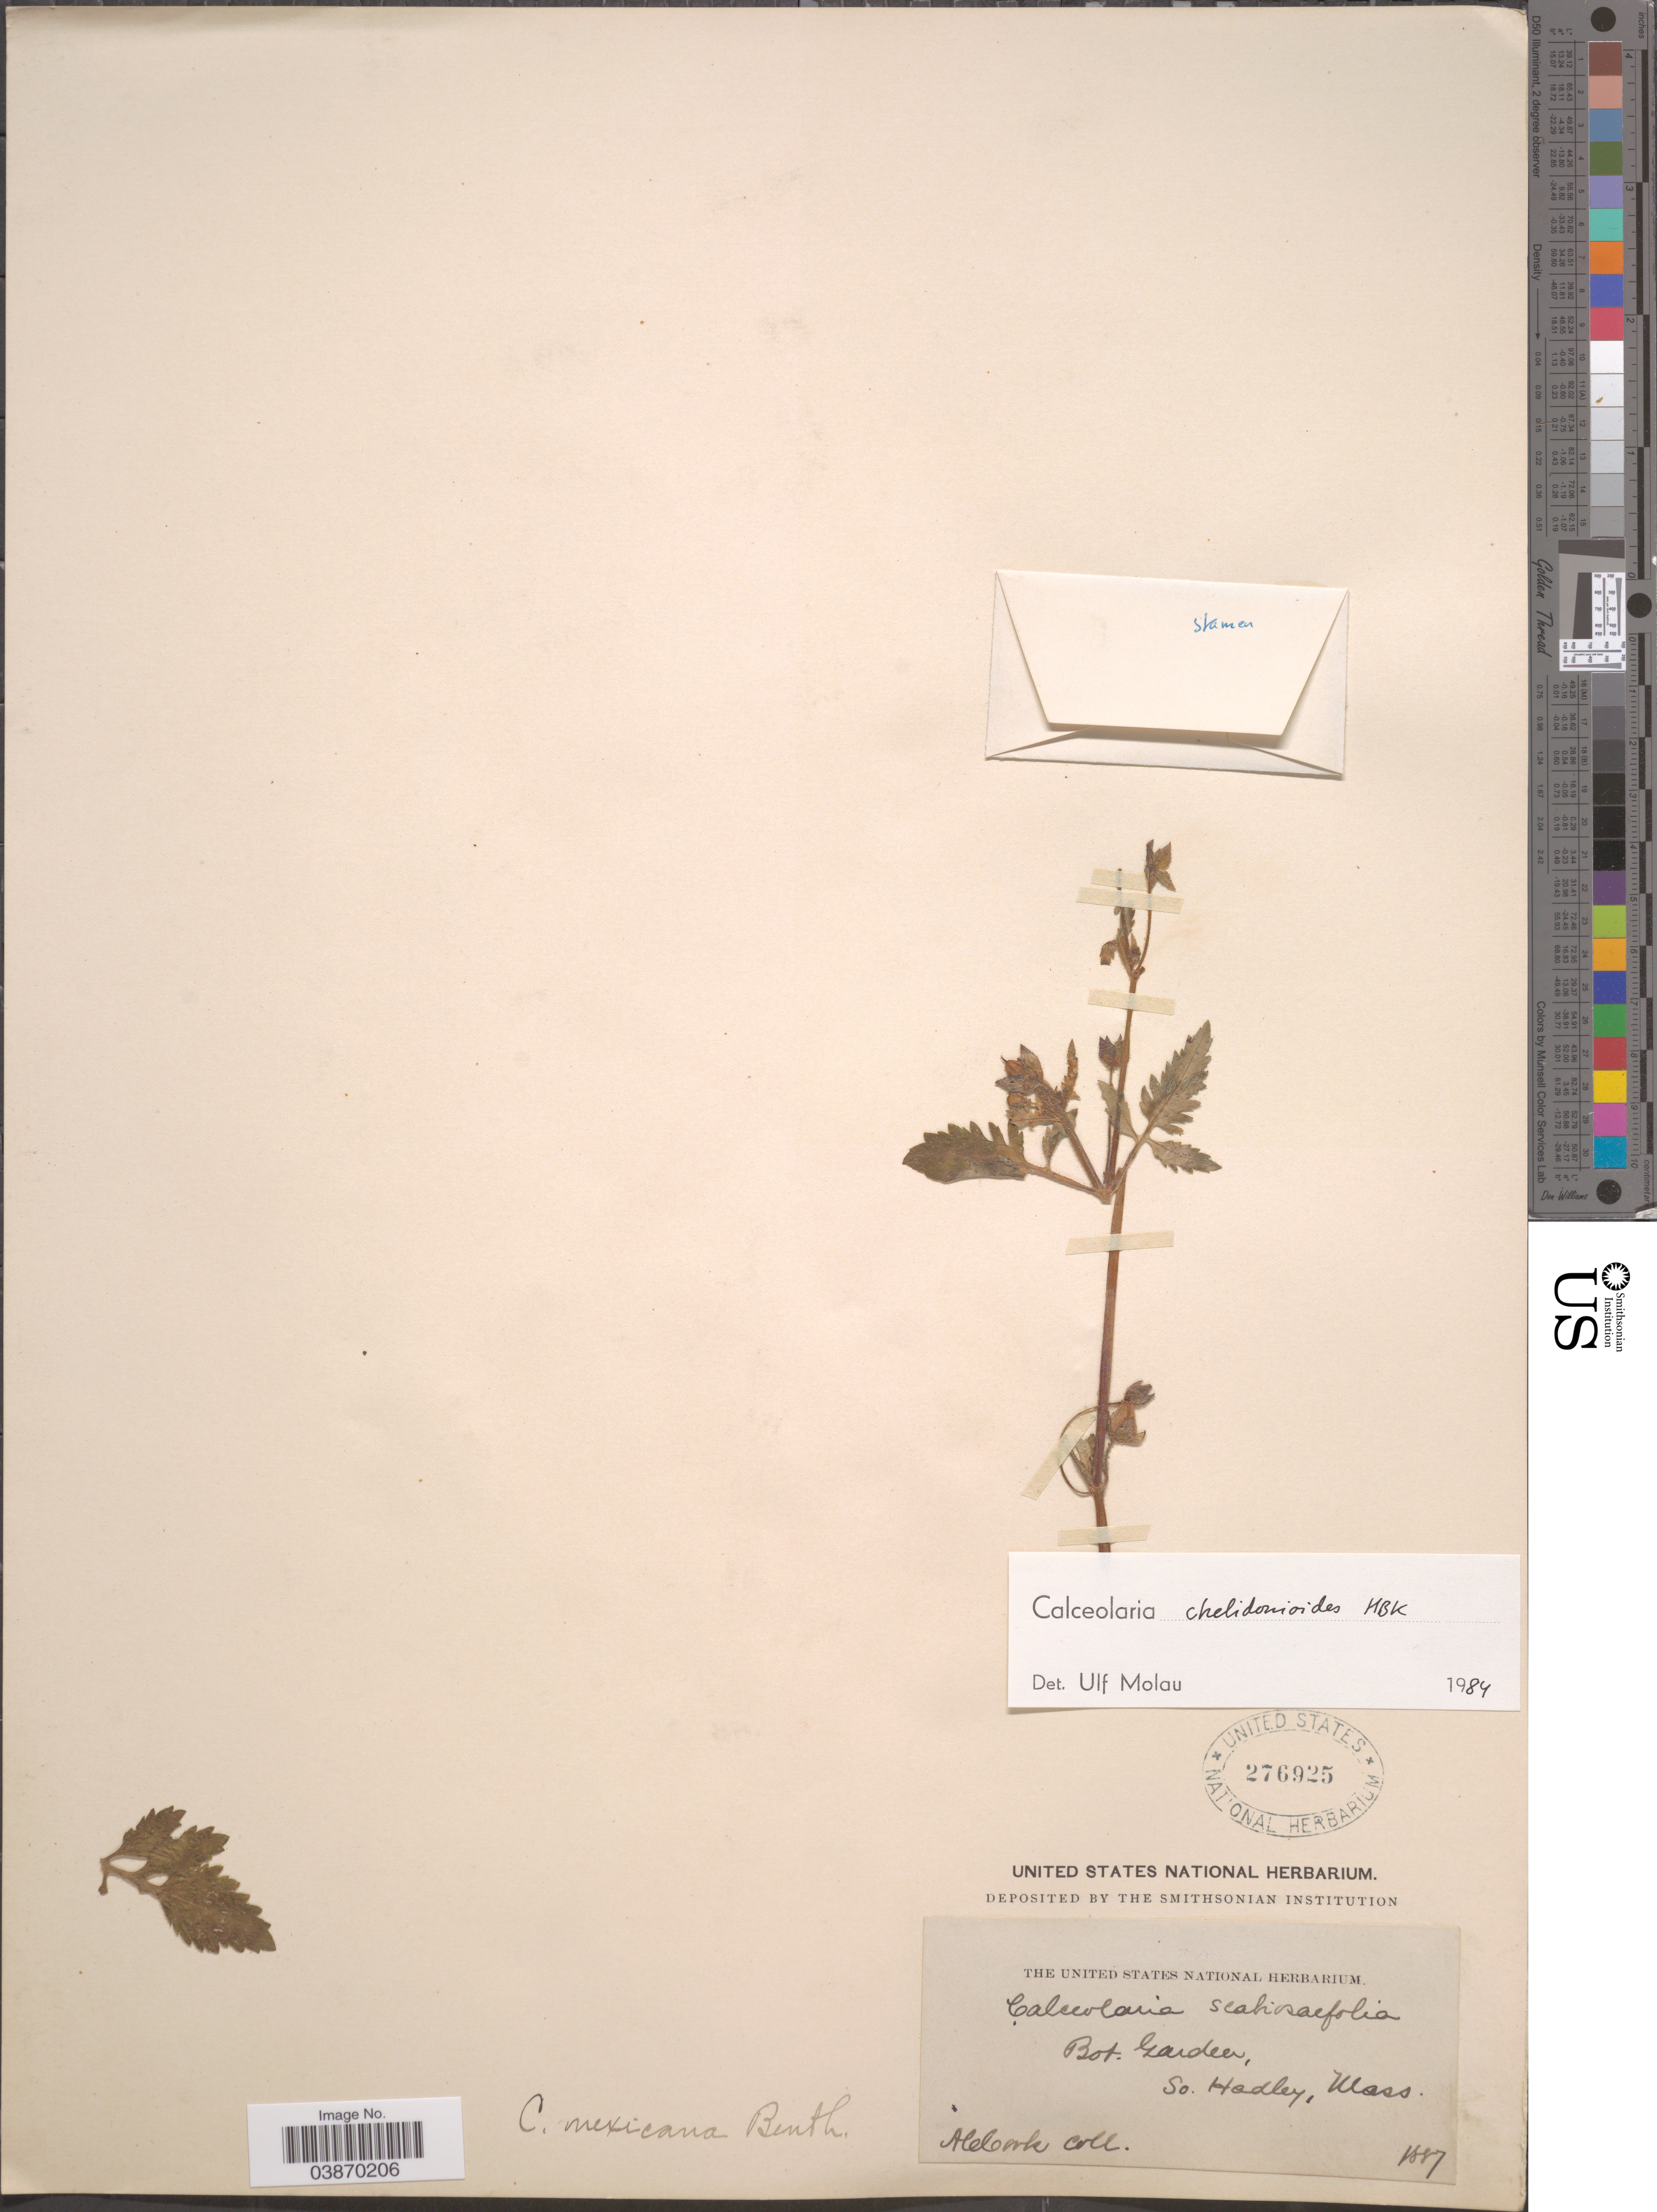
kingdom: Plantae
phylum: Tracheophyta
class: Magnoliopsida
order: Lamiales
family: Calceolariaceae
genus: Calceolaria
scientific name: Calceolaria chelidonioides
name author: Kunth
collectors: A. Cook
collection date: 1887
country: United States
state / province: Massachusetts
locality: Bot. Garden, So. Hadley.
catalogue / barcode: US 276925